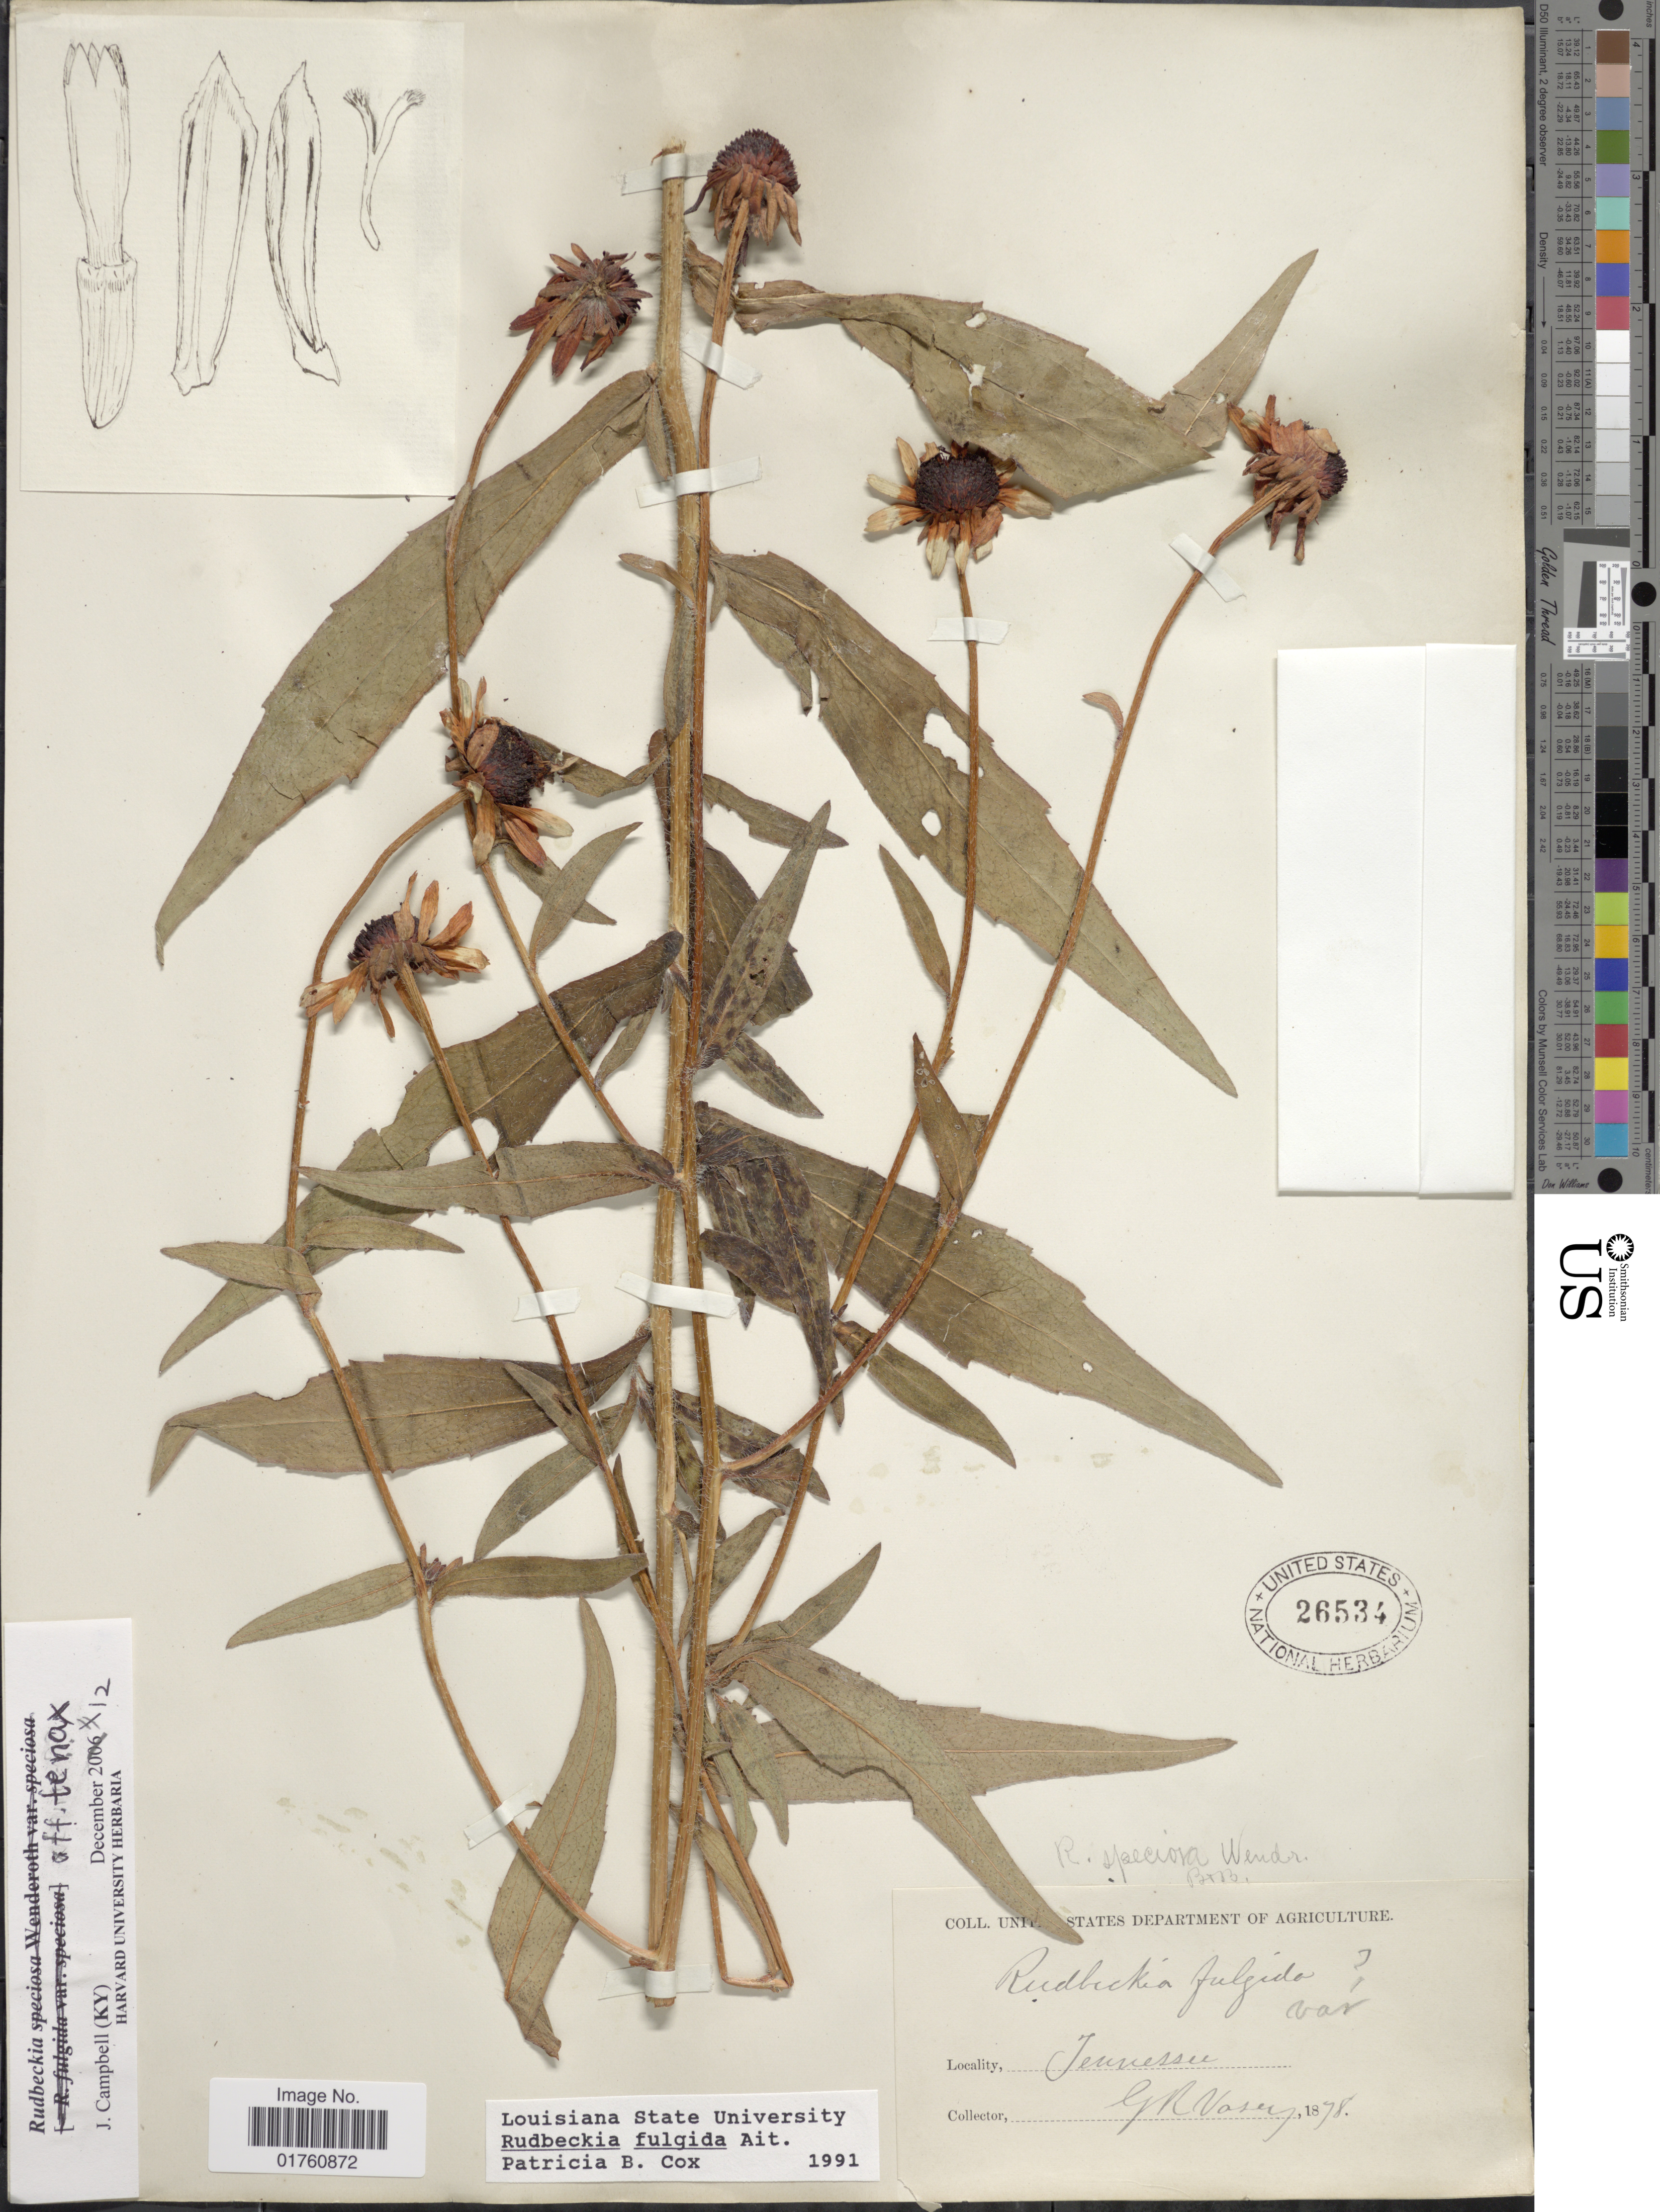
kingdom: Plantae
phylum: Tracheophyta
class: Magnoliopsida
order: Asterales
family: Asteraceae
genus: Rudbeckia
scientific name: Rudbeckia fulgida aff. tenax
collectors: G. R. Vasey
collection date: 1878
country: United States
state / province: Tennessee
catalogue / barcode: US 26534